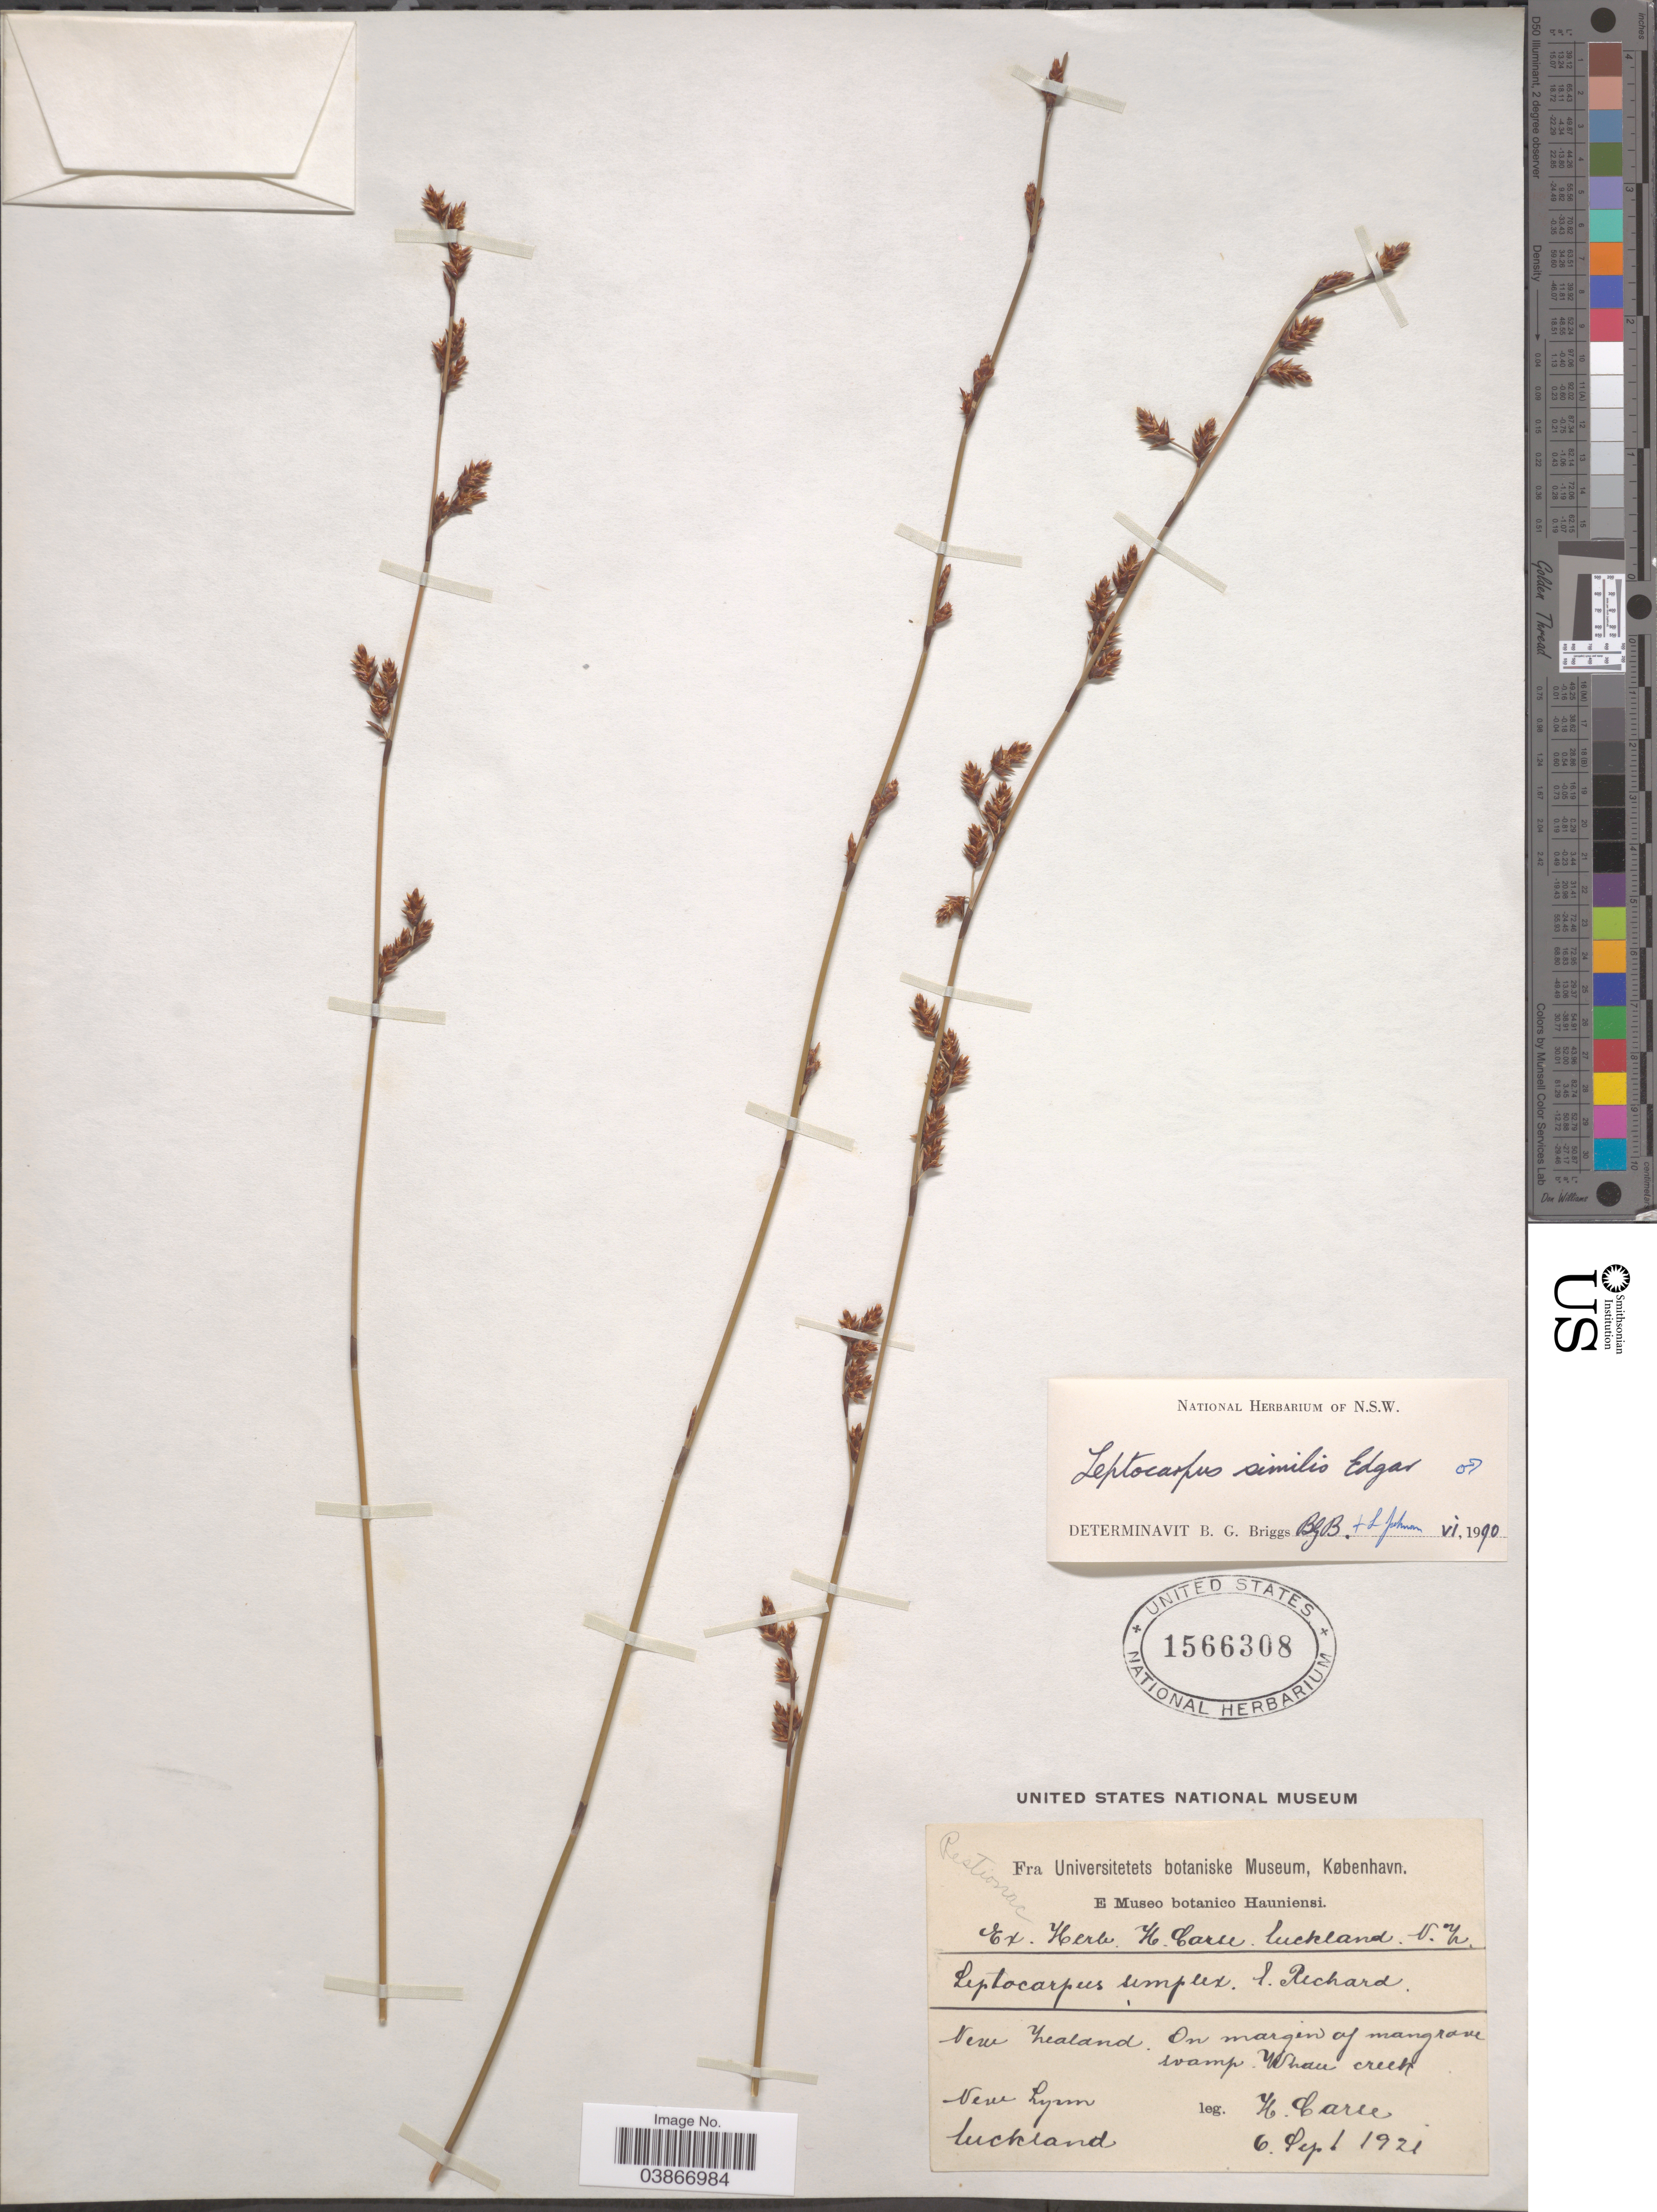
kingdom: Plantae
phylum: Tracheophyta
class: Liliopsida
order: Poales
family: Restionaceae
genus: Leptocarpus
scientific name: Leptocarpus similis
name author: Edgar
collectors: H. Carse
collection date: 1921-09-06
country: New Zealand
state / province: Auckland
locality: Whan creek. New Lynn.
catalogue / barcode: US 1566308